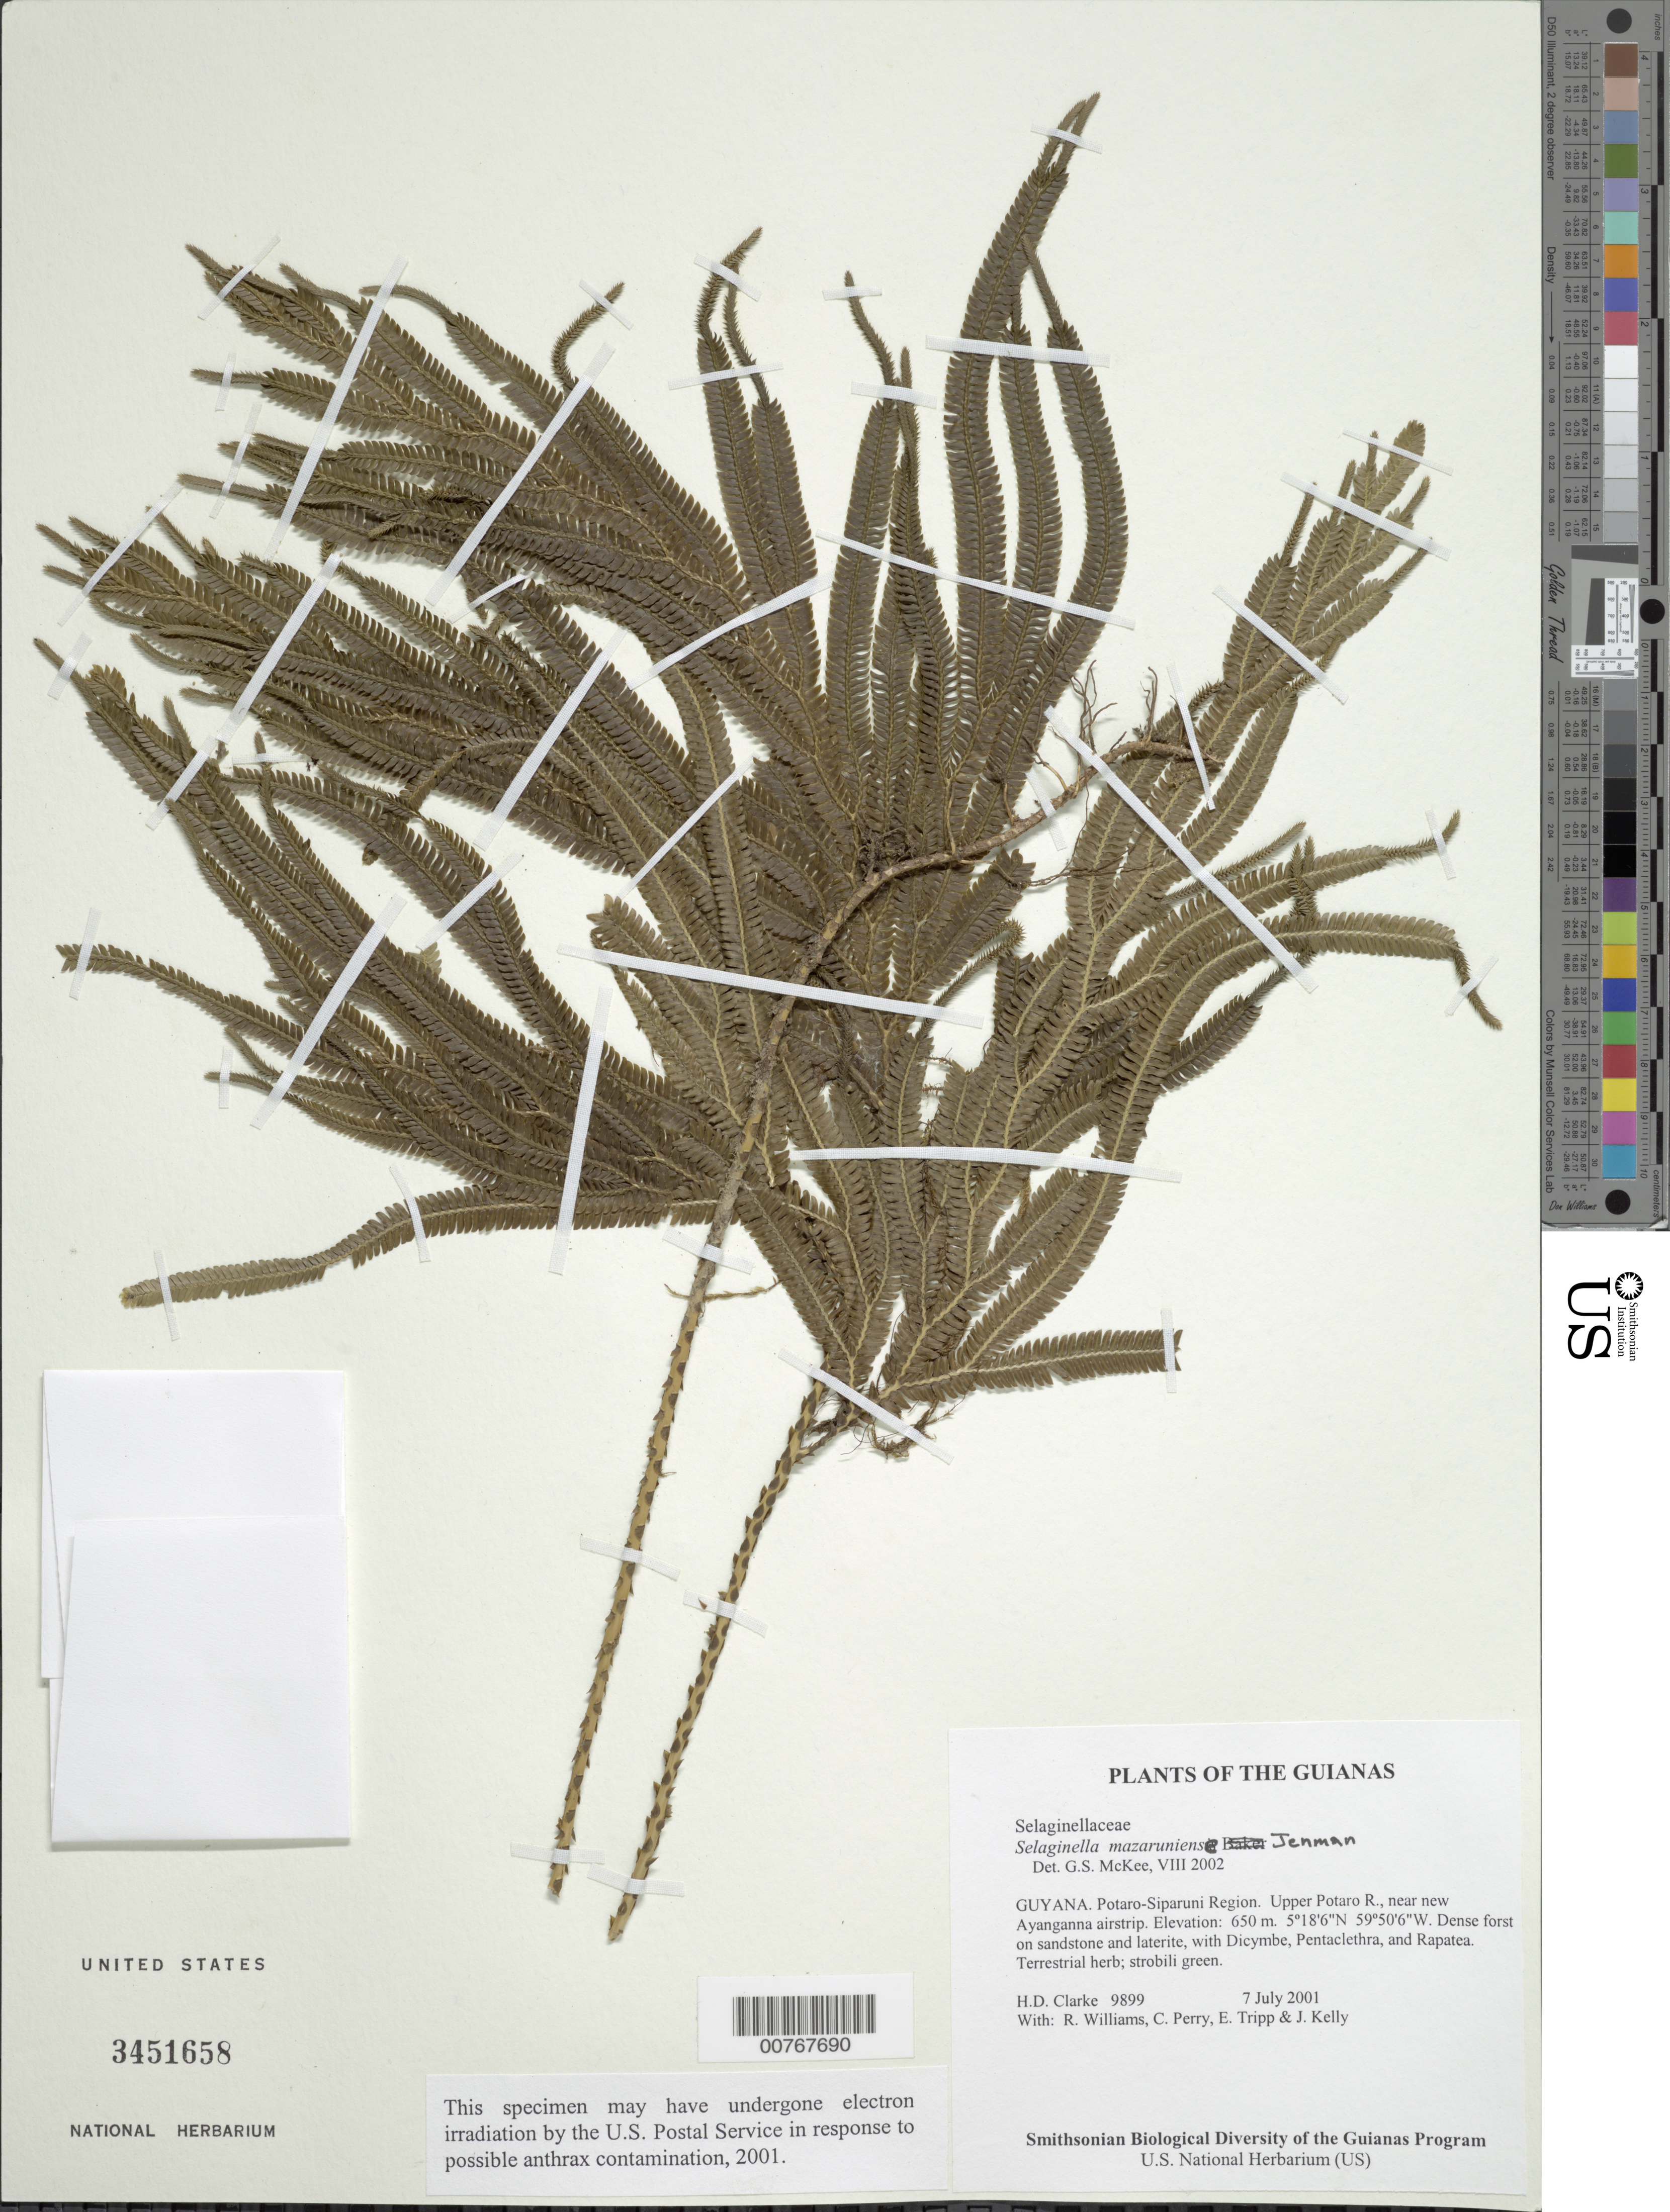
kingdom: Plantae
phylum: Tracheophyta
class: Lycopodiopsida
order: Selaginellales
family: Selaginellaceae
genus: Selaginella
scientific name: Selaginella mazaruniensis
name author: Jenman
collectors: H. D. Clarke, R. Williams, C. Perry, E. Tripp & J. Kelly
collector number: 9899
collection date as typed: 7 July 2001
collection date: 2001-07-07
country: Guyana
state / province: Potaro-Siparuni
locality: Upper Potaro R., near new Ayanganna airstrip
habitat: Dense forest on sandstone and laterite, with Dicymbe, Pentaclethra, and Rapatea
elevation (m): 650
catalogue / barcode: US 3451658